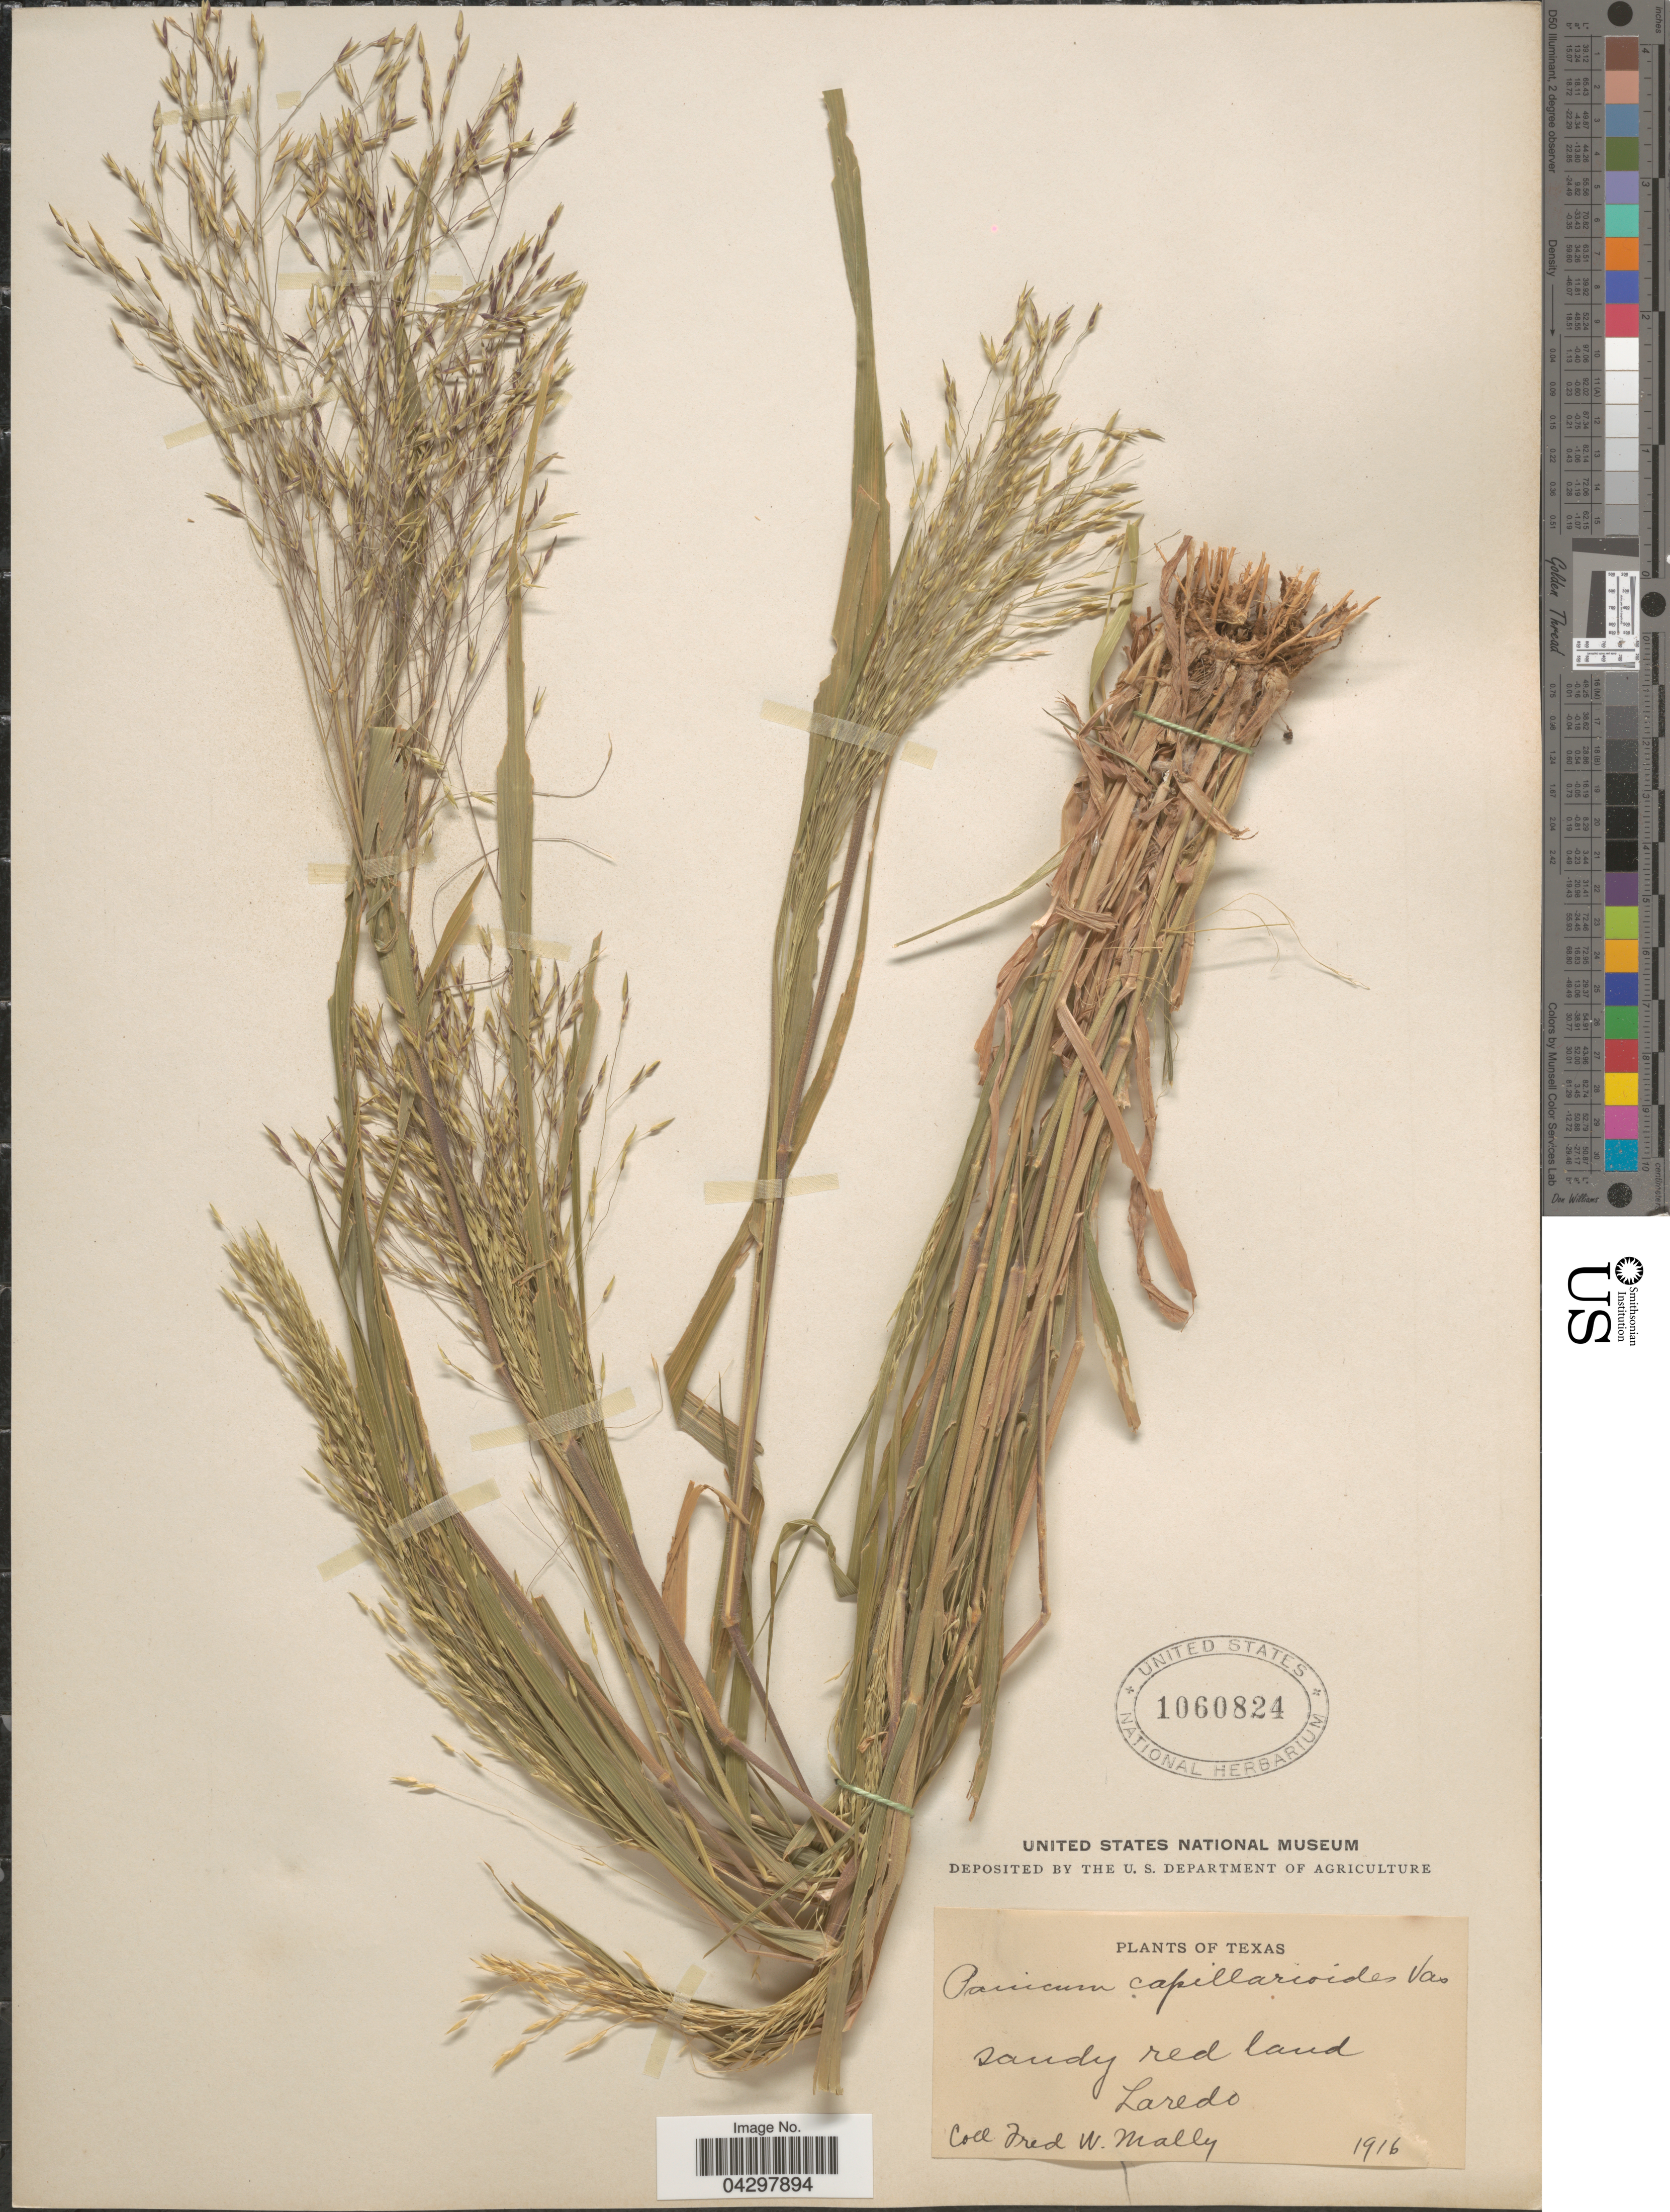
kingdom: Plantae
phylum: Tracheophyta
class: Liliopsida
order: Poales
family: Poaceae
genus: Panicum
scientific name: Panicum capillarioides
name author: Vasey in J.M. Coult.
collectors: F. Mally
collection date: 1916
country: United States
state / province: Texas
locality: Laredo.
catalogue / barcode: US 1060824